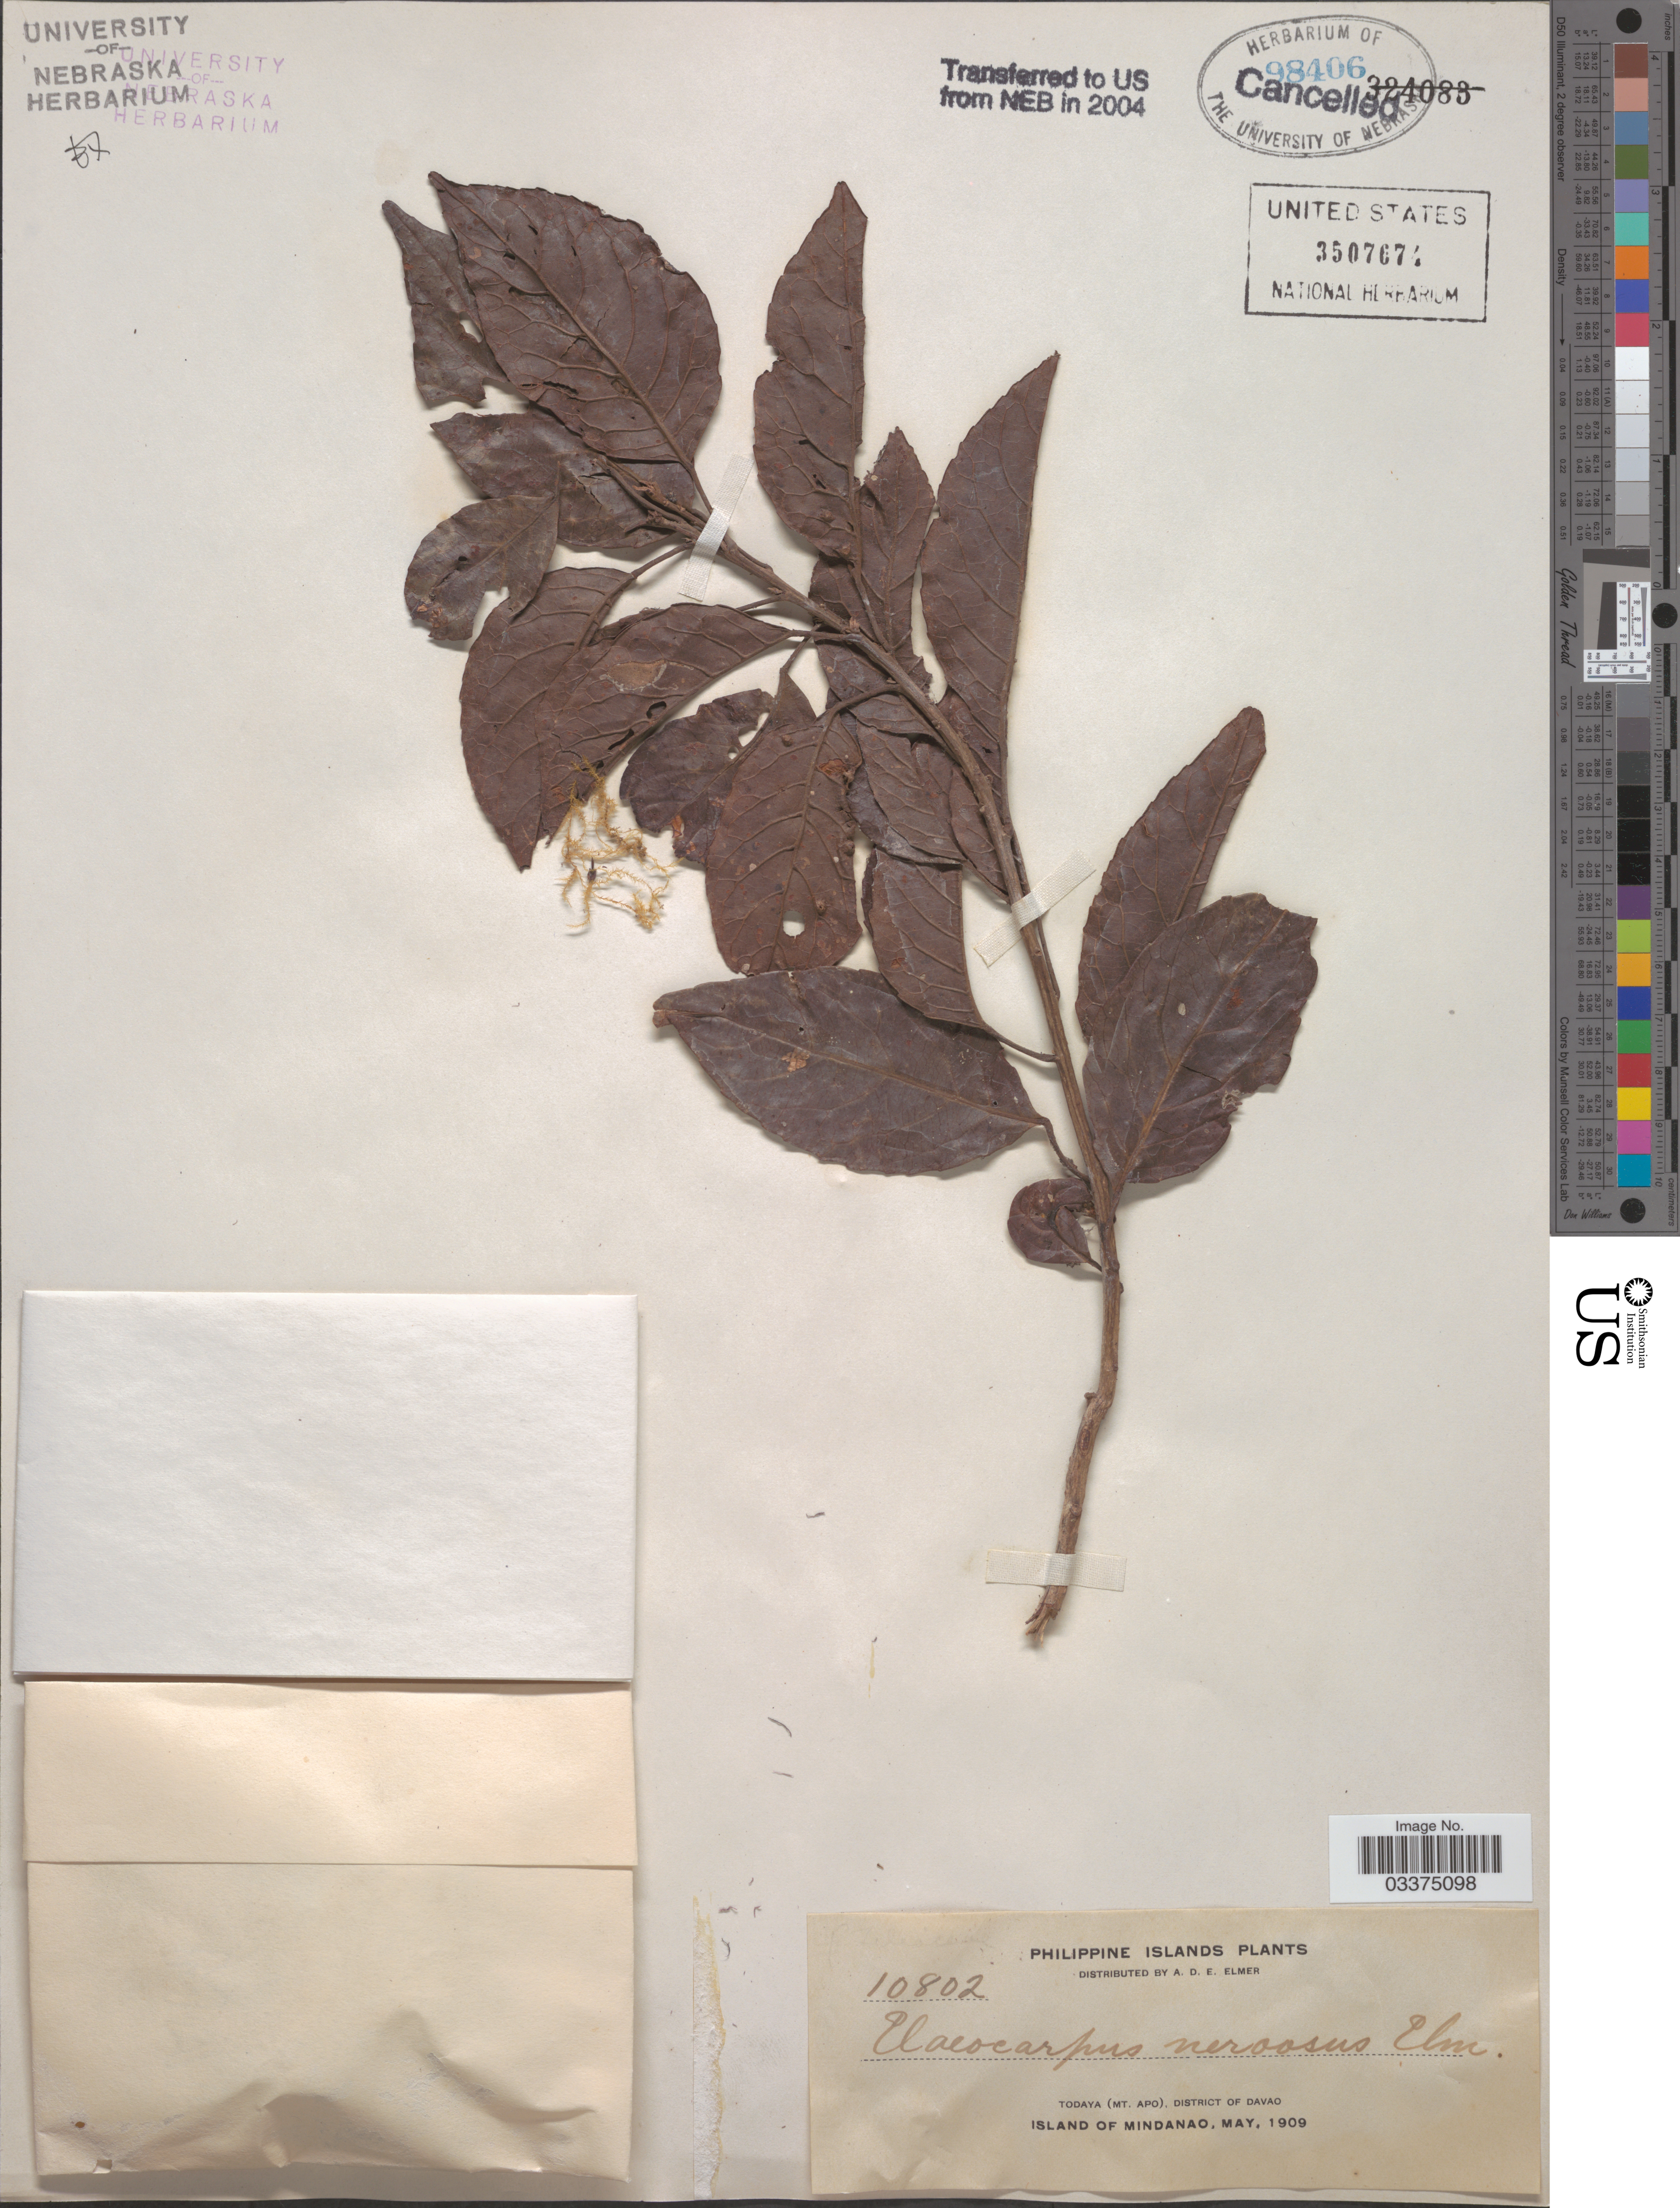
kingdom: Plantae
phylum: Tracheophyta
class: Magnoliopsida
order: Oxalidales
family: Elaeocarpaceae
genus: Elaeocarpus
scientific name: Elaeocarpus nervosus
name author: Elmer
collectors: A. D. E. Elmer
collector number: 10802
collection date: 1909-05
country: Philippines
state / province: Davao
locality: Todaya (Mt. Apo), District of Davao. Island of Mindanao.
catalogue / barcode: US 3507674